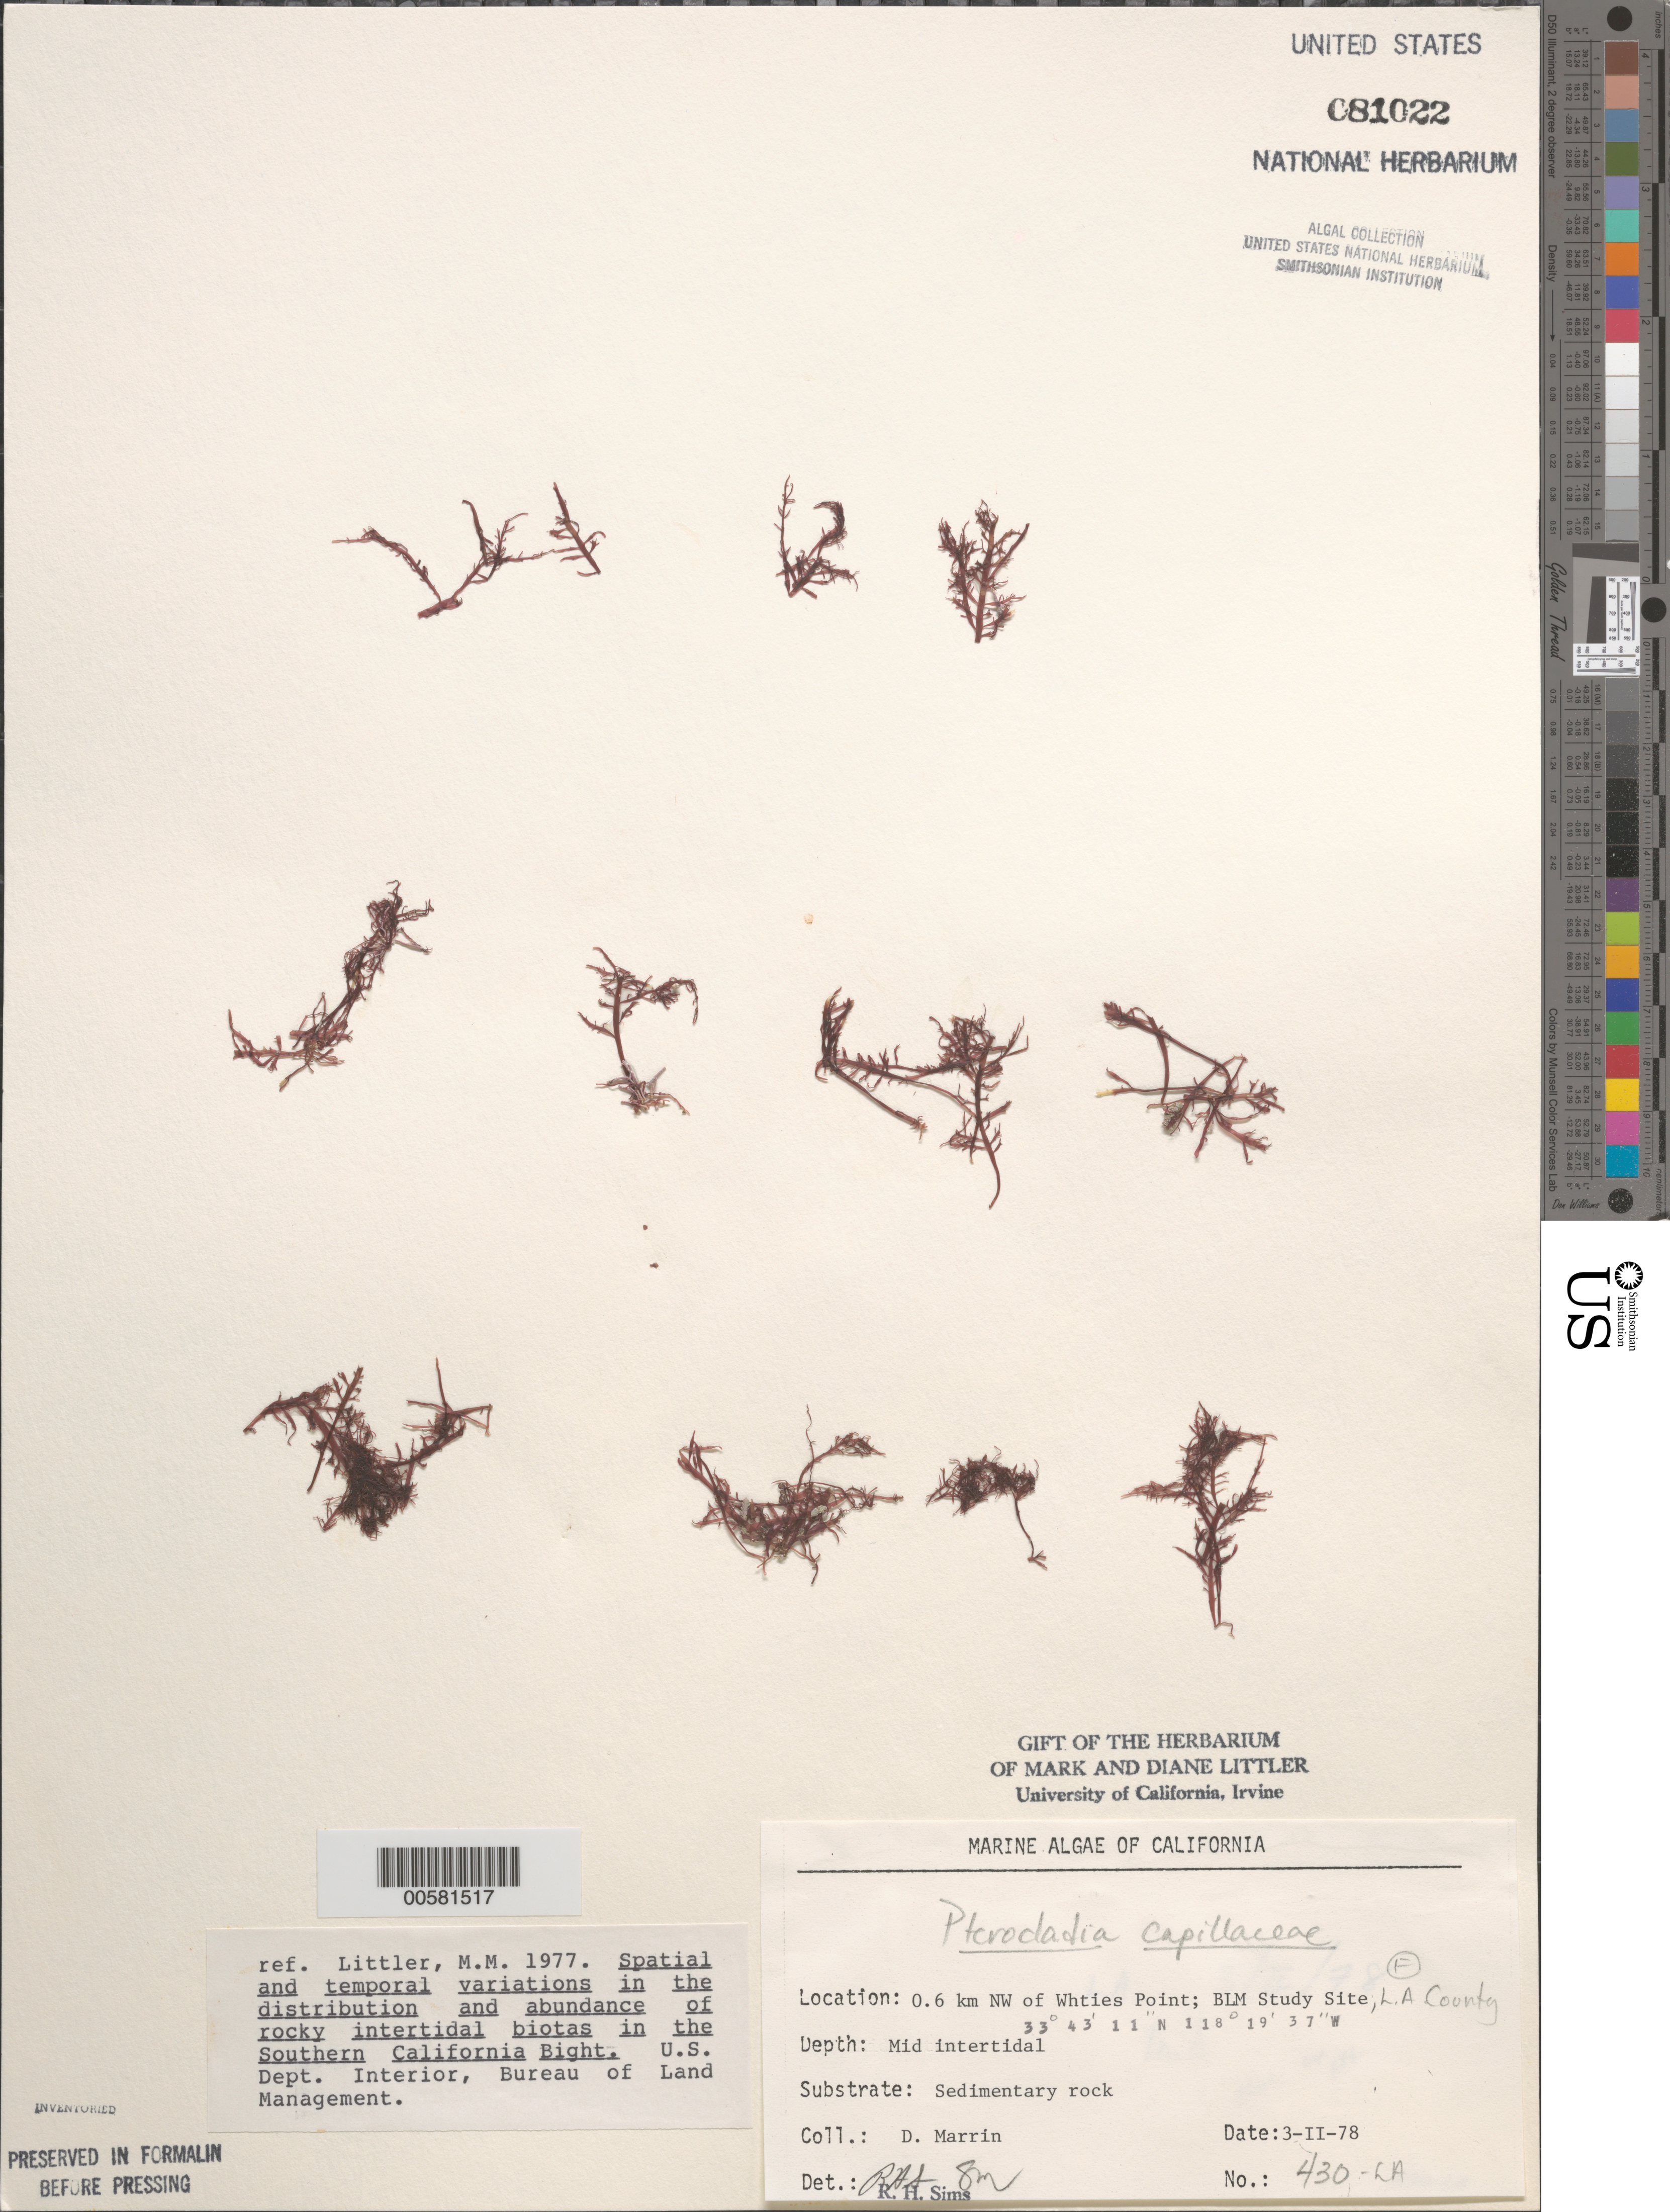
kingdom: Plantae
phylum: Rhodophyta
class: Florideophyceae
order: Gelidiales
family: Pterocladiaceae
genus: Pterocladiella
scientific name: Pterocladiella capillacea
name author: (S.G. Gmel.) Santelices & Hommers.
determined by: Algae name updating Project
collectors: D. Marrin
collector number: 430-la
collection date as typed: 03 Feb 1978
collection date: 1978-02-03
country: United States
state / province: California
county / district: Los Angeles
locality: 0.6 km northwest of Whites Point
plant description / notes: BLM-SOCALBIGHT Rocky Intertidal Survey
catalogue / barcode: US 81022